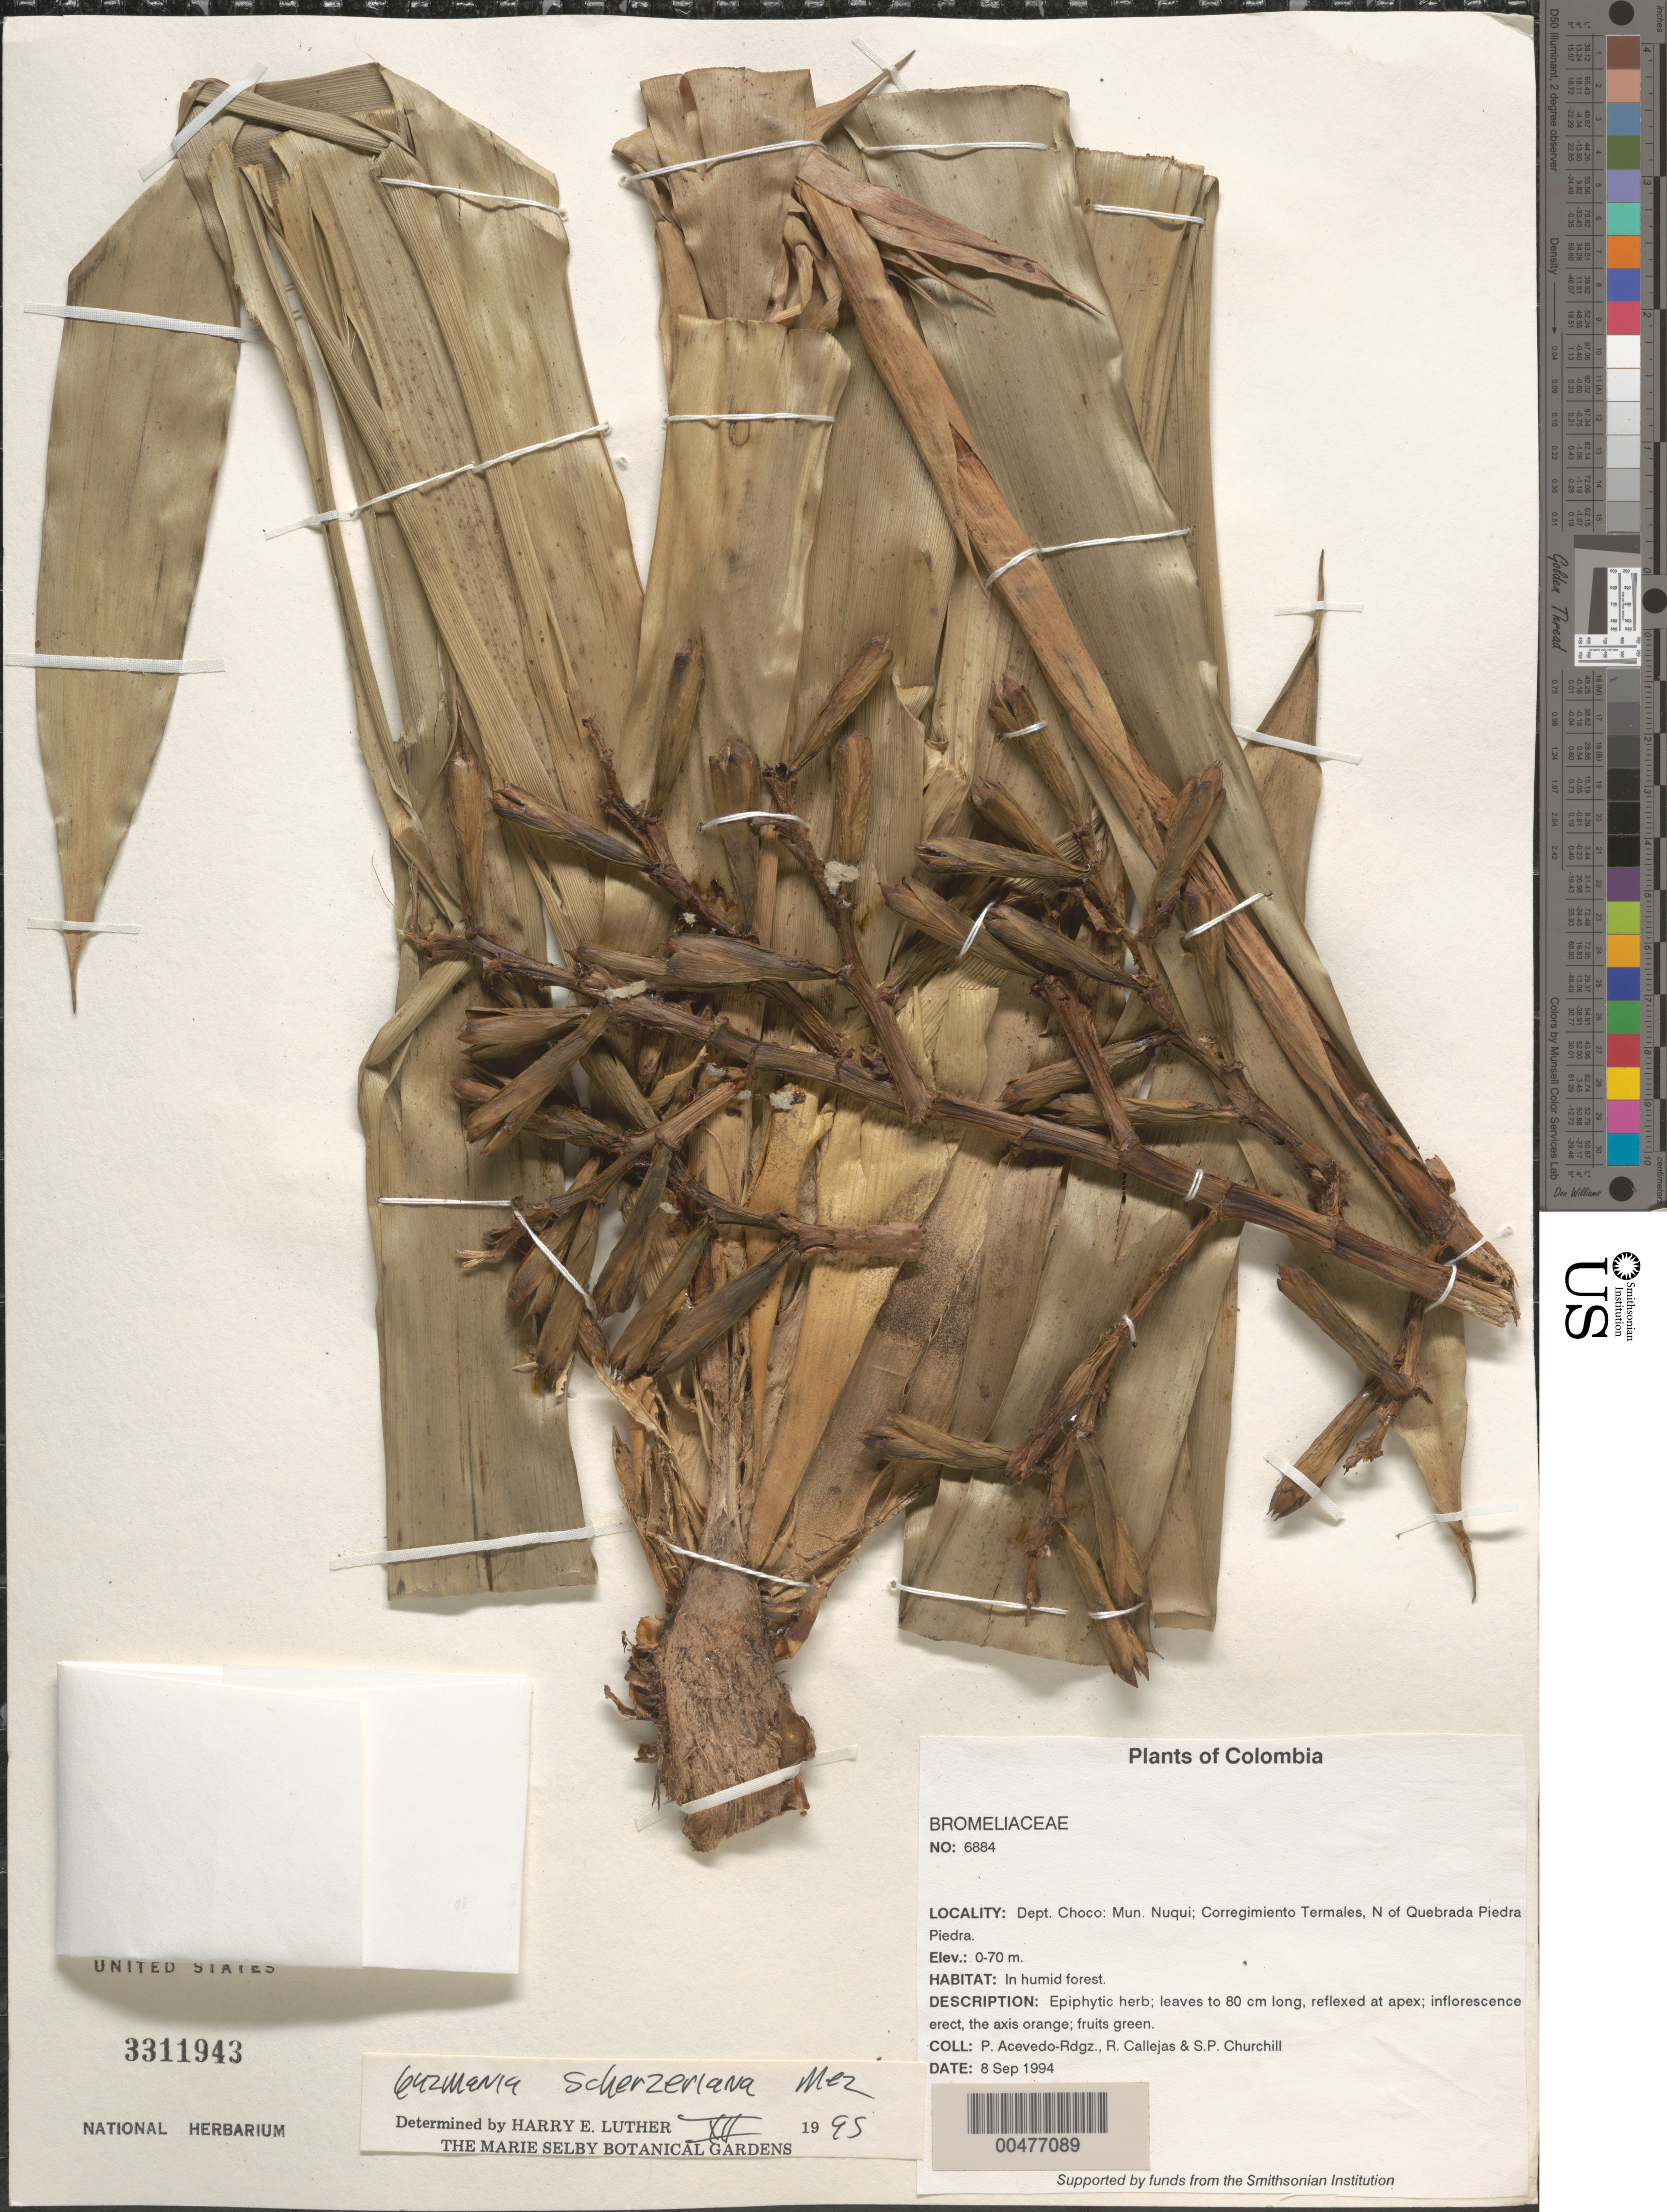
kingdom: Plantae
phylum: Tracheophyta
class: Liliopsida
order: Poales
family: Bromeliaceae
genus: Guzmania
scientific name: Guzmania scherzeriana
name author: Mez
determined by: Luther, Hans E.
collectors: P. Acevedo-Rodr., R. Callejas & S. Churchill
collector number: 6884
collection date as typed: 08 Sep 1994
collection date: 1994-09-08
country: Colombia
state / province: Chocó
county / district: Nuqui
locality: Depart. Choco; Mun. Nuqui; Corregimiento Termales, N of Quebrada Piedra Piedra.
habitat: In humid forest.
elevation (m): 0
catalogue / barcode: US 3311943